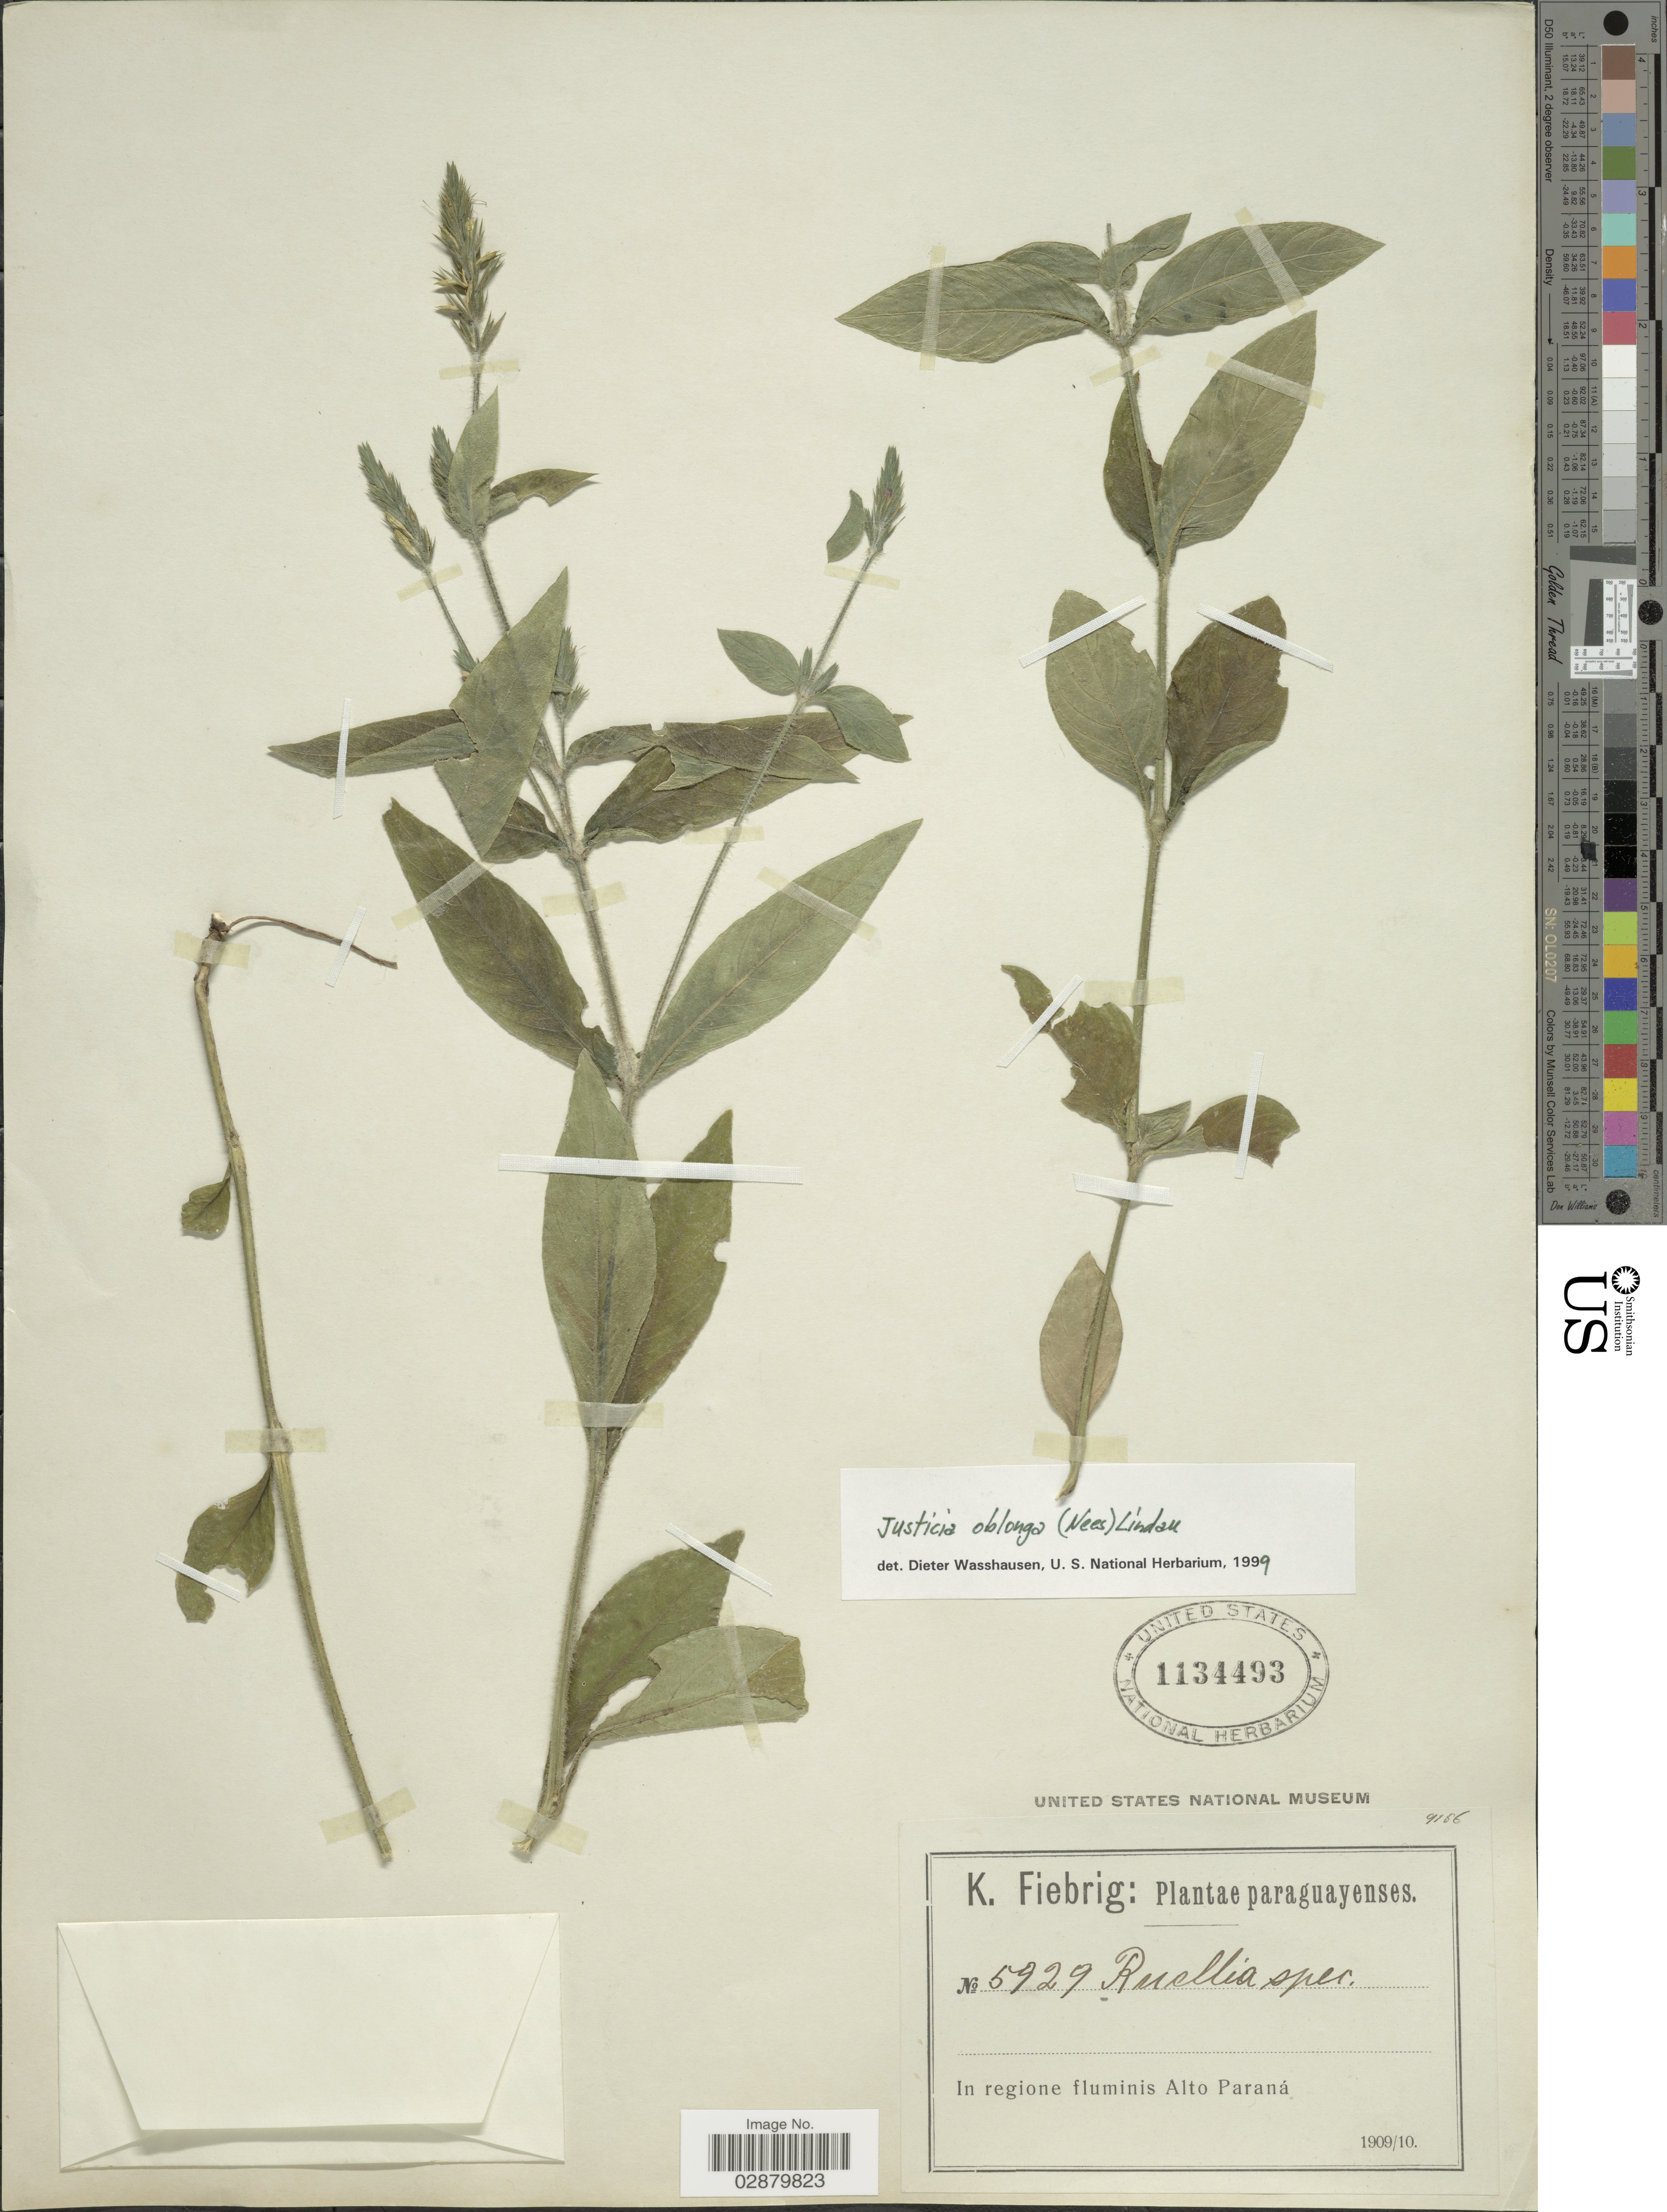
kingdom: Plantae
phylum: Tracheophyta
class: Magnoliopsida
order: Lamiales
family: Acanthaceae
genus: Justicia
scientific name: Justicia oblonga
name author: (Nees) Lindau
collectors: K. Fiebrig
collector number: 5929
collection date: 1909/1910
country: Paraguay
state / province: Alto Parana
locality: In regione fluminis Alto Paraná.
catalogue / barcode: US 1134493